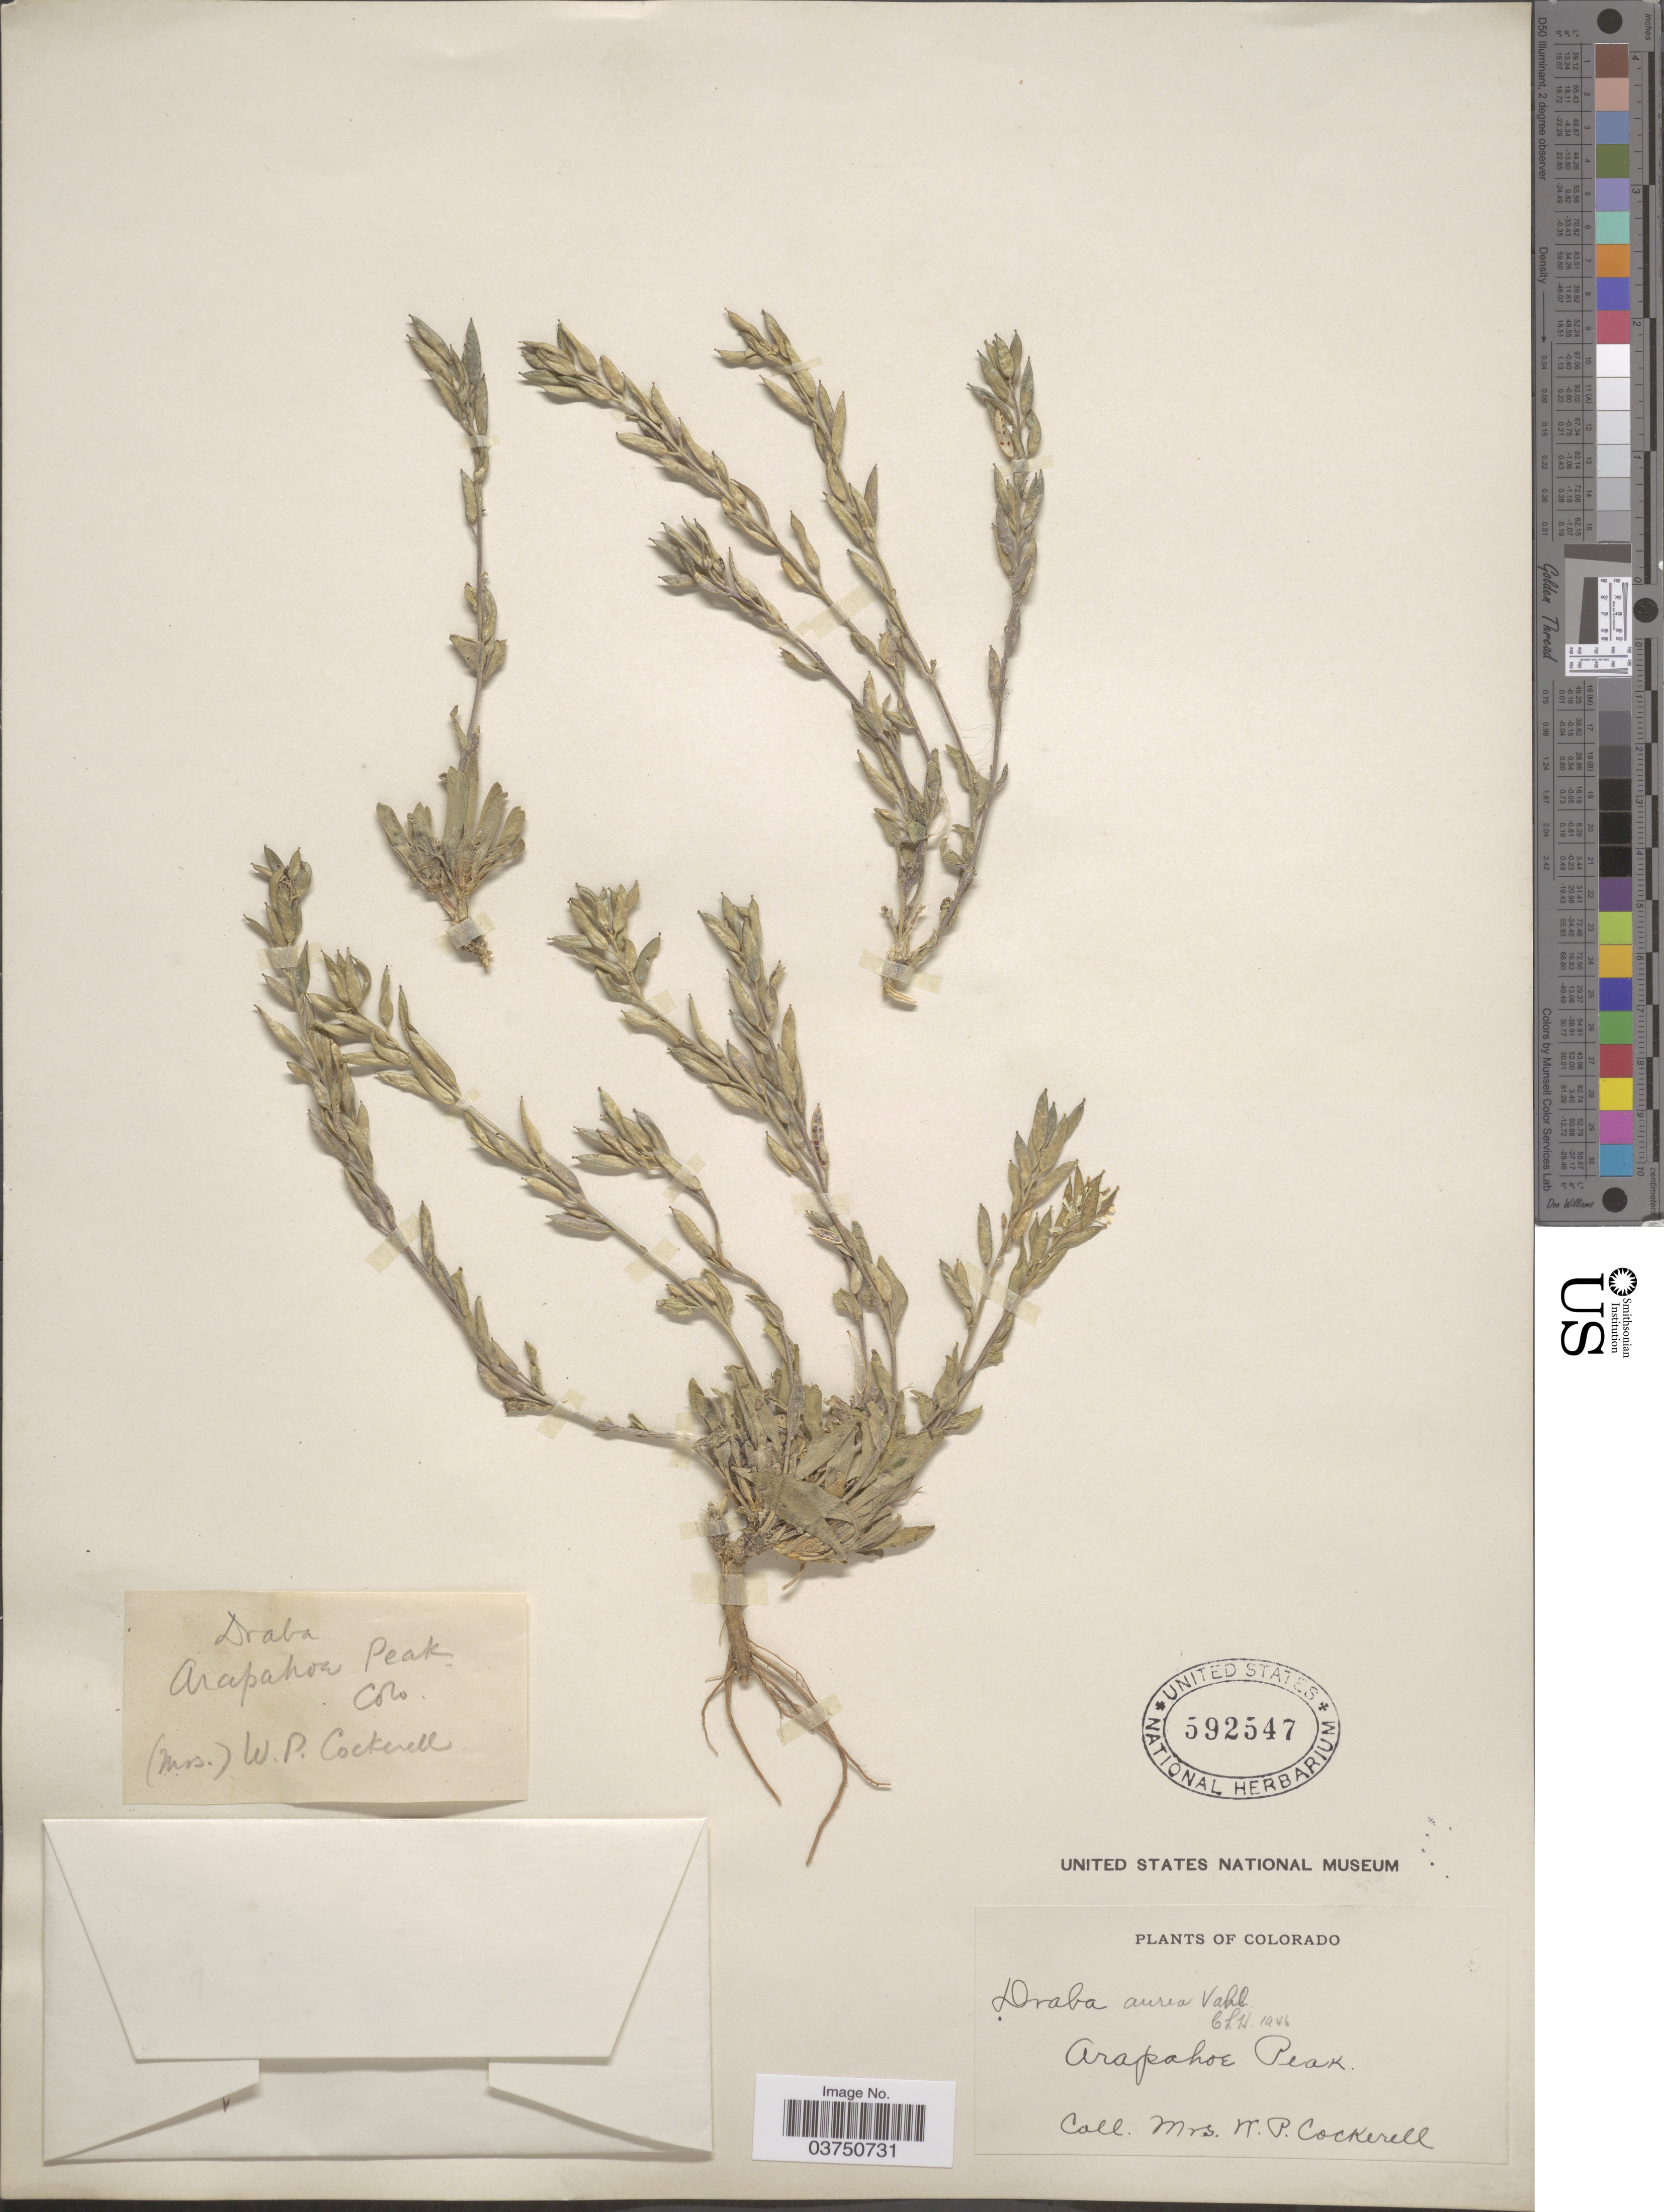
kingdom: Plantae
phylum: Tracheophyta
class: Magnoliopsida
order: Brassicales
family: Brassicaceae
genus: Draba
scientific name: Draba aurea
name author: Vahl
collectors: W. Cockerell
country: United States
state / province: Colorado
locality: Arapahoe Peak.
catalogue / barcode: US 592547